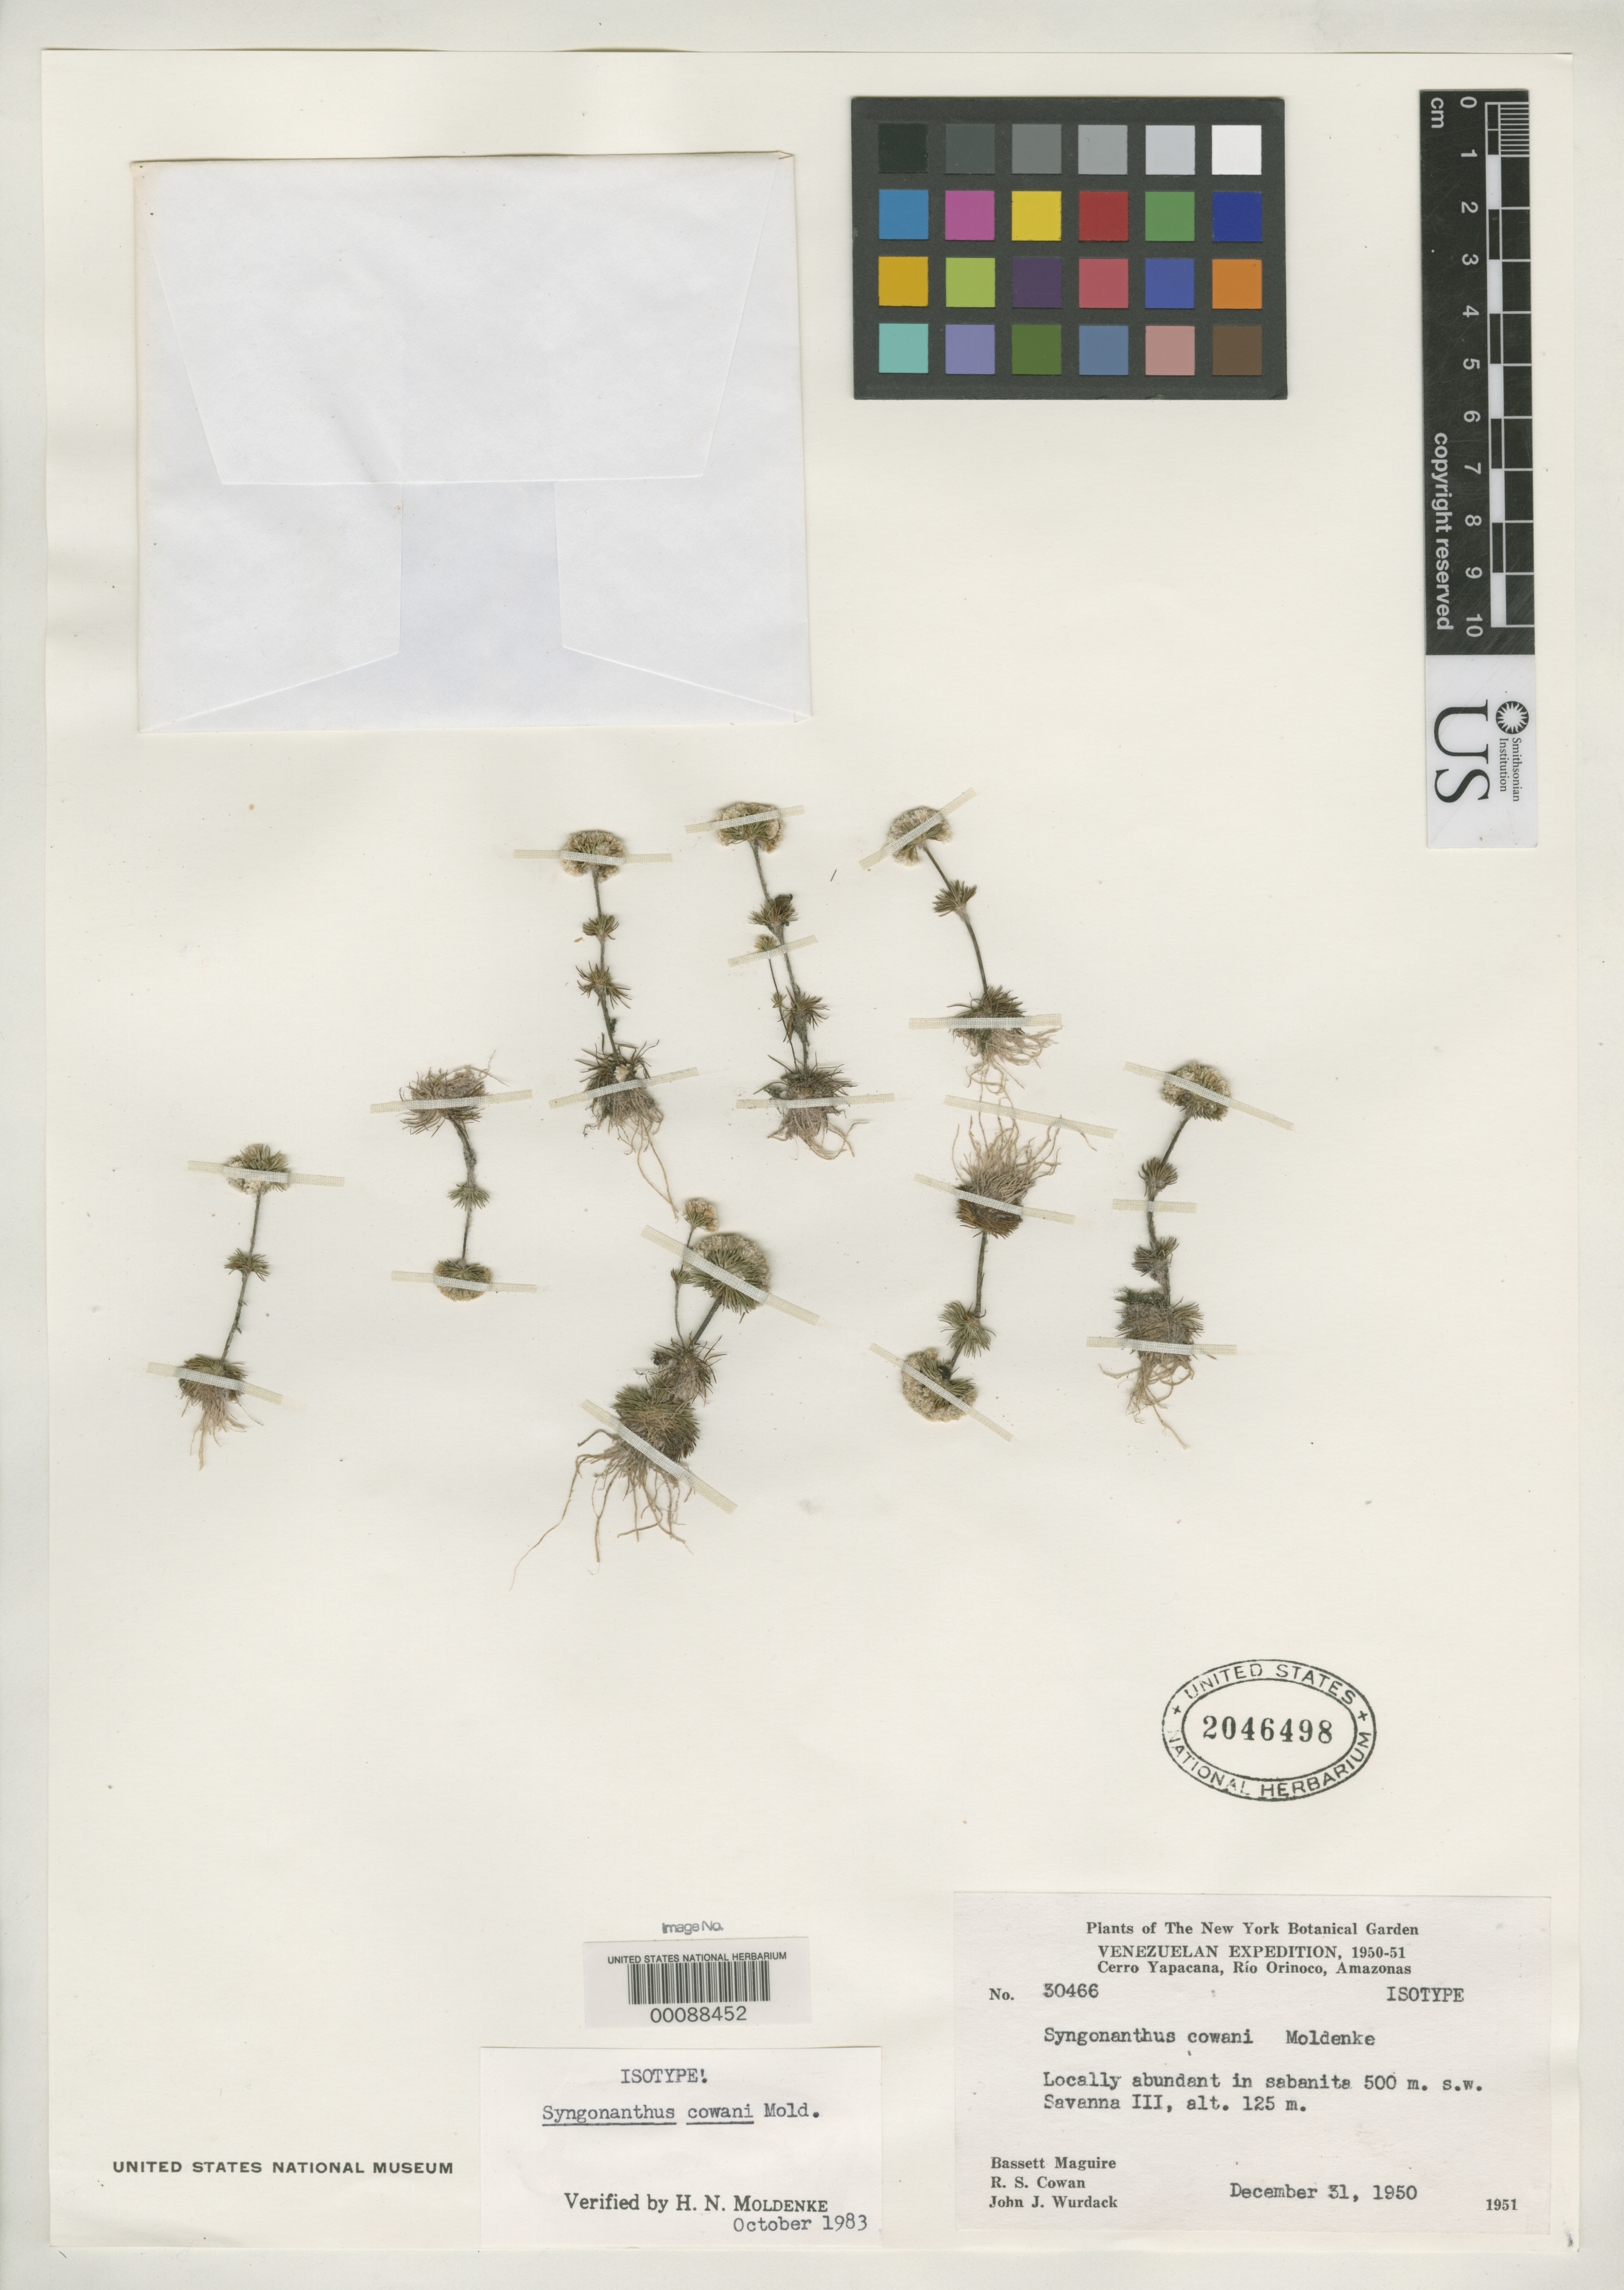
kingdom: Plantae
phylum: Tracheophyta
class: Liliopsida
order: Poales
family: Eriocaulaceae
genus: Syngonanthus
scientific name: Syngonanthus cowani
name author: Moldenke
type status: Isotype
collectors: B. Maguire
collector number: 30466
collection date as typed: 31 Dec 1950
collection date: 1950-12-31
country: Venezuela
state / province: Amazonas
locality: Cerro Yapacana, Rio Orinoco.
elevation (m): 125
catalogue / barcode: US 2046498